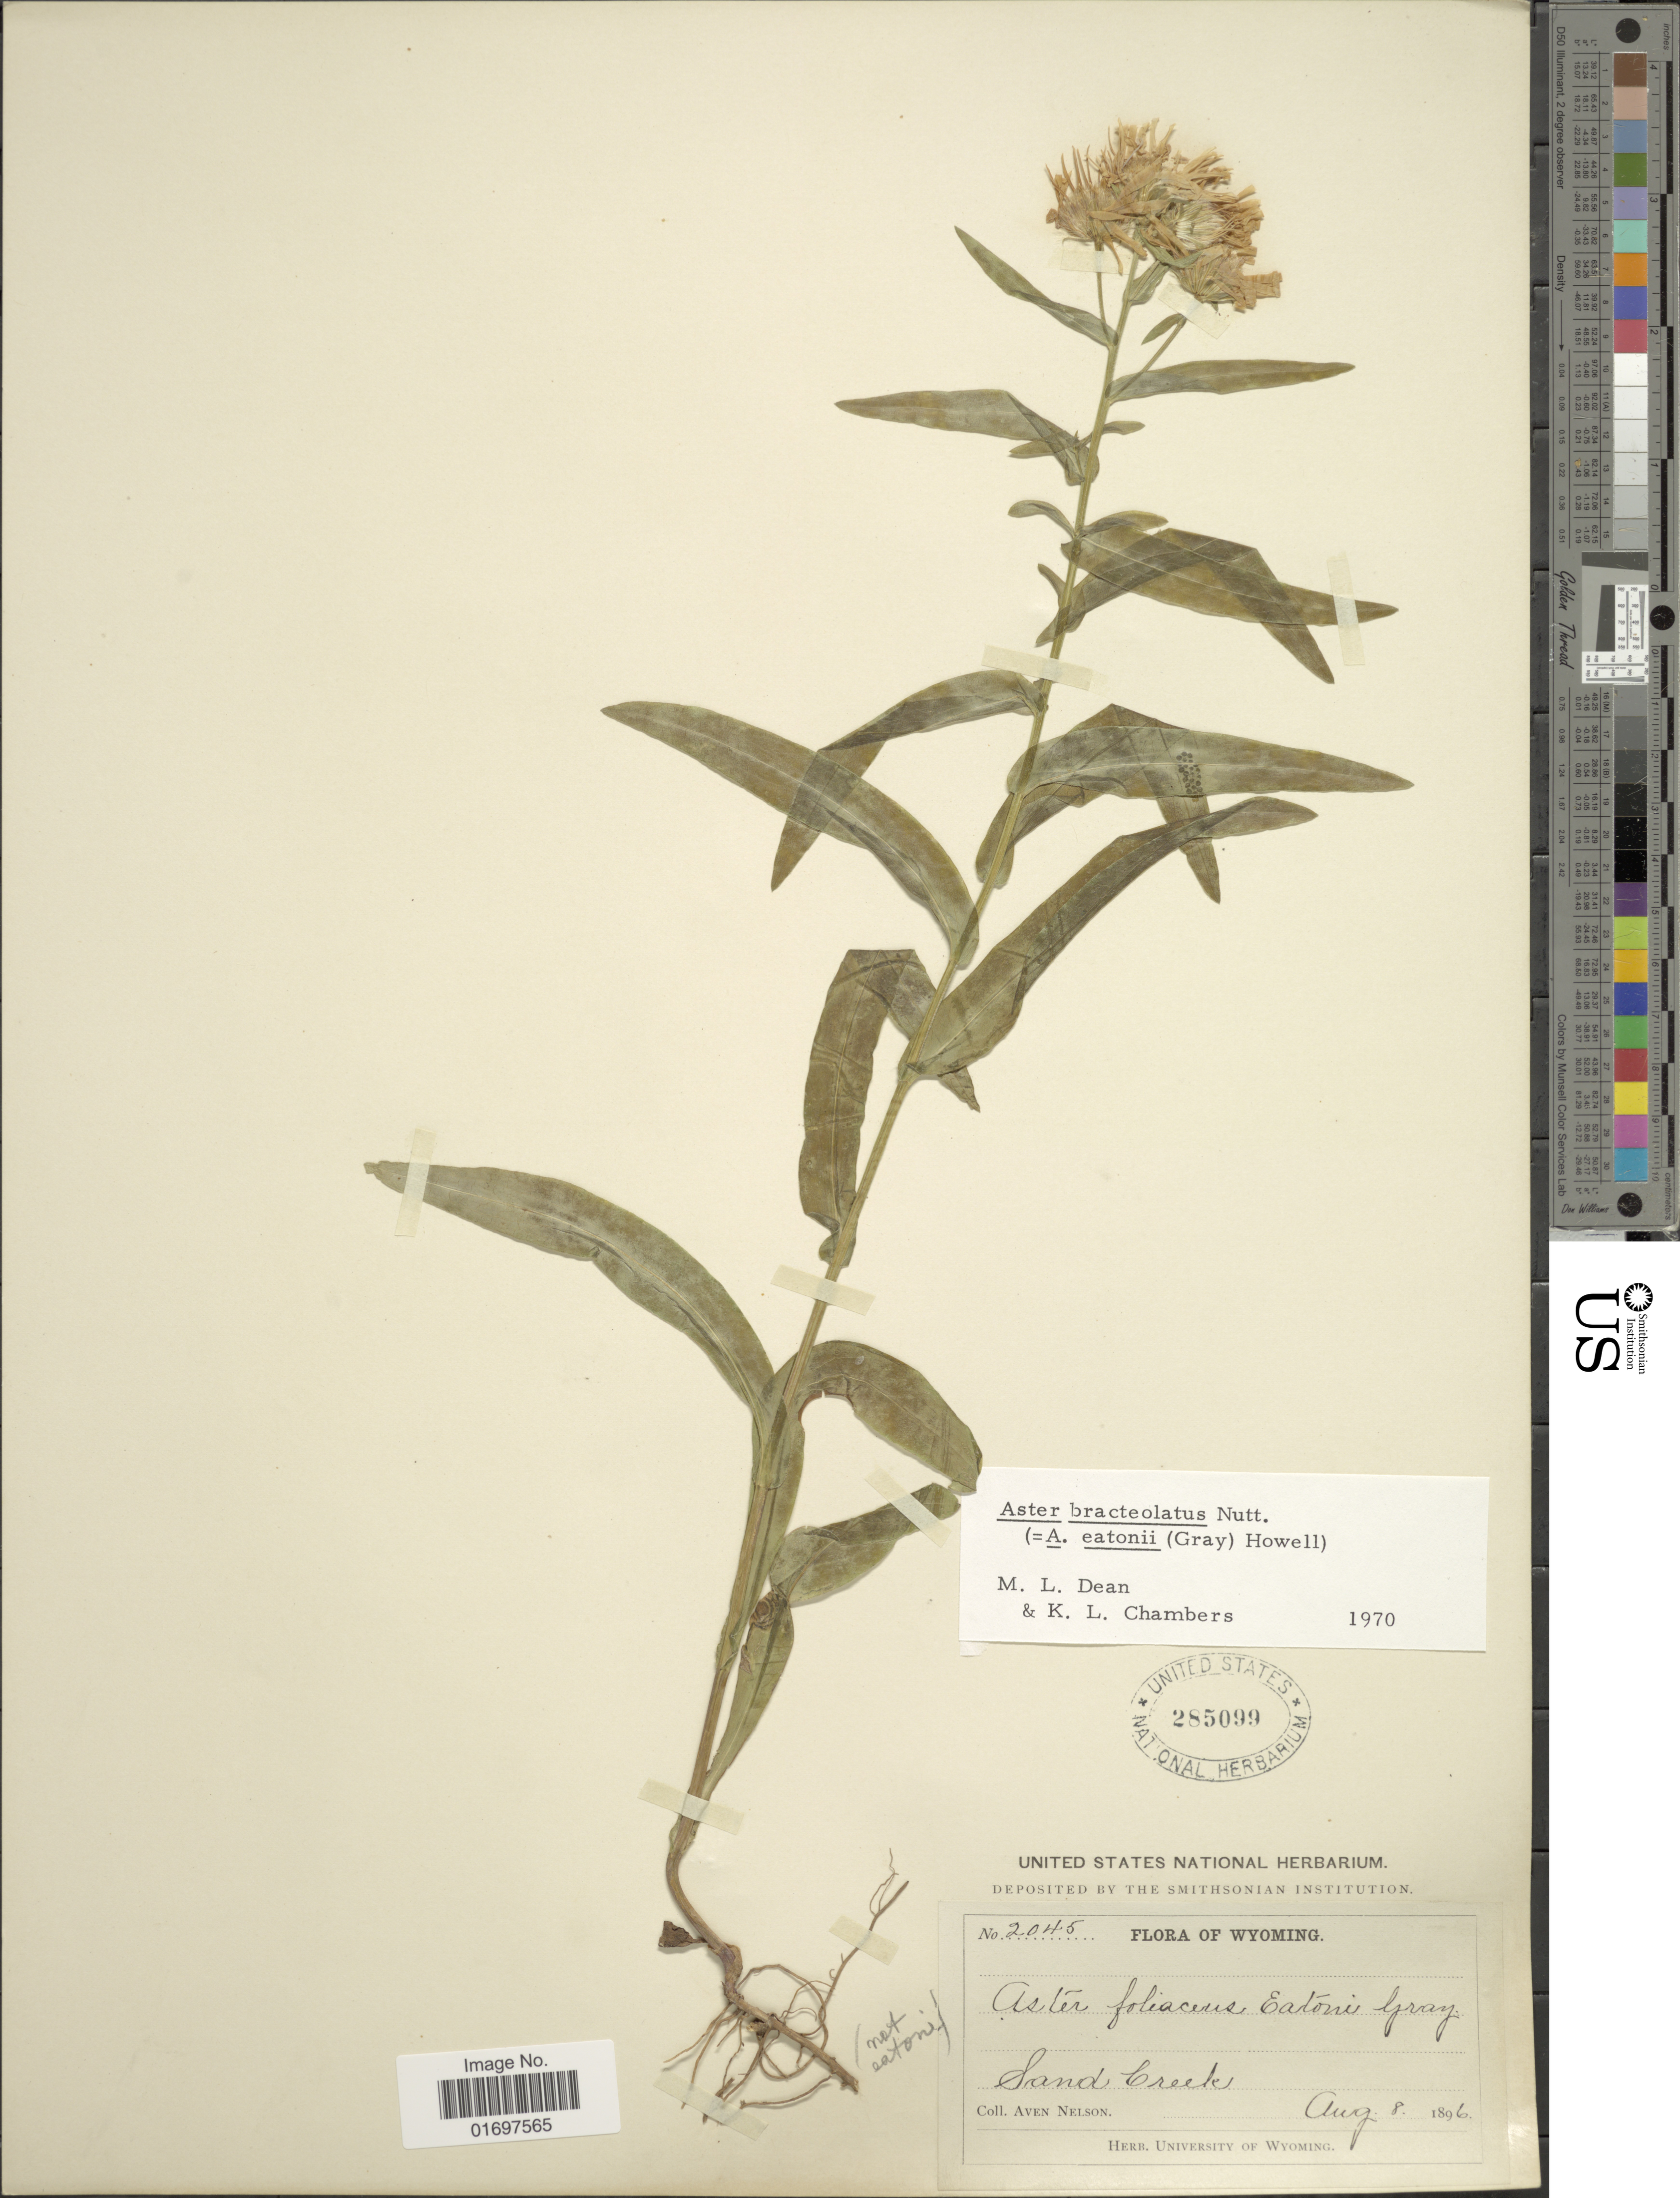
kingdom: Plantae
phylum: Tracheophyta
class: Magnoliopsida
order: Asterales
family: Asteraceae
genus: Symphyotrichum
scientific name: Symphyotrichum bracteolatum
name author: (Nutt.) G.L. Nesom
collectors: A. Nelson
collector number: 2045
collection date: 1896-08-08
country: United States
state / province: Wyoming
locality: Sand Creek.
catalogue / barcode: US 285099